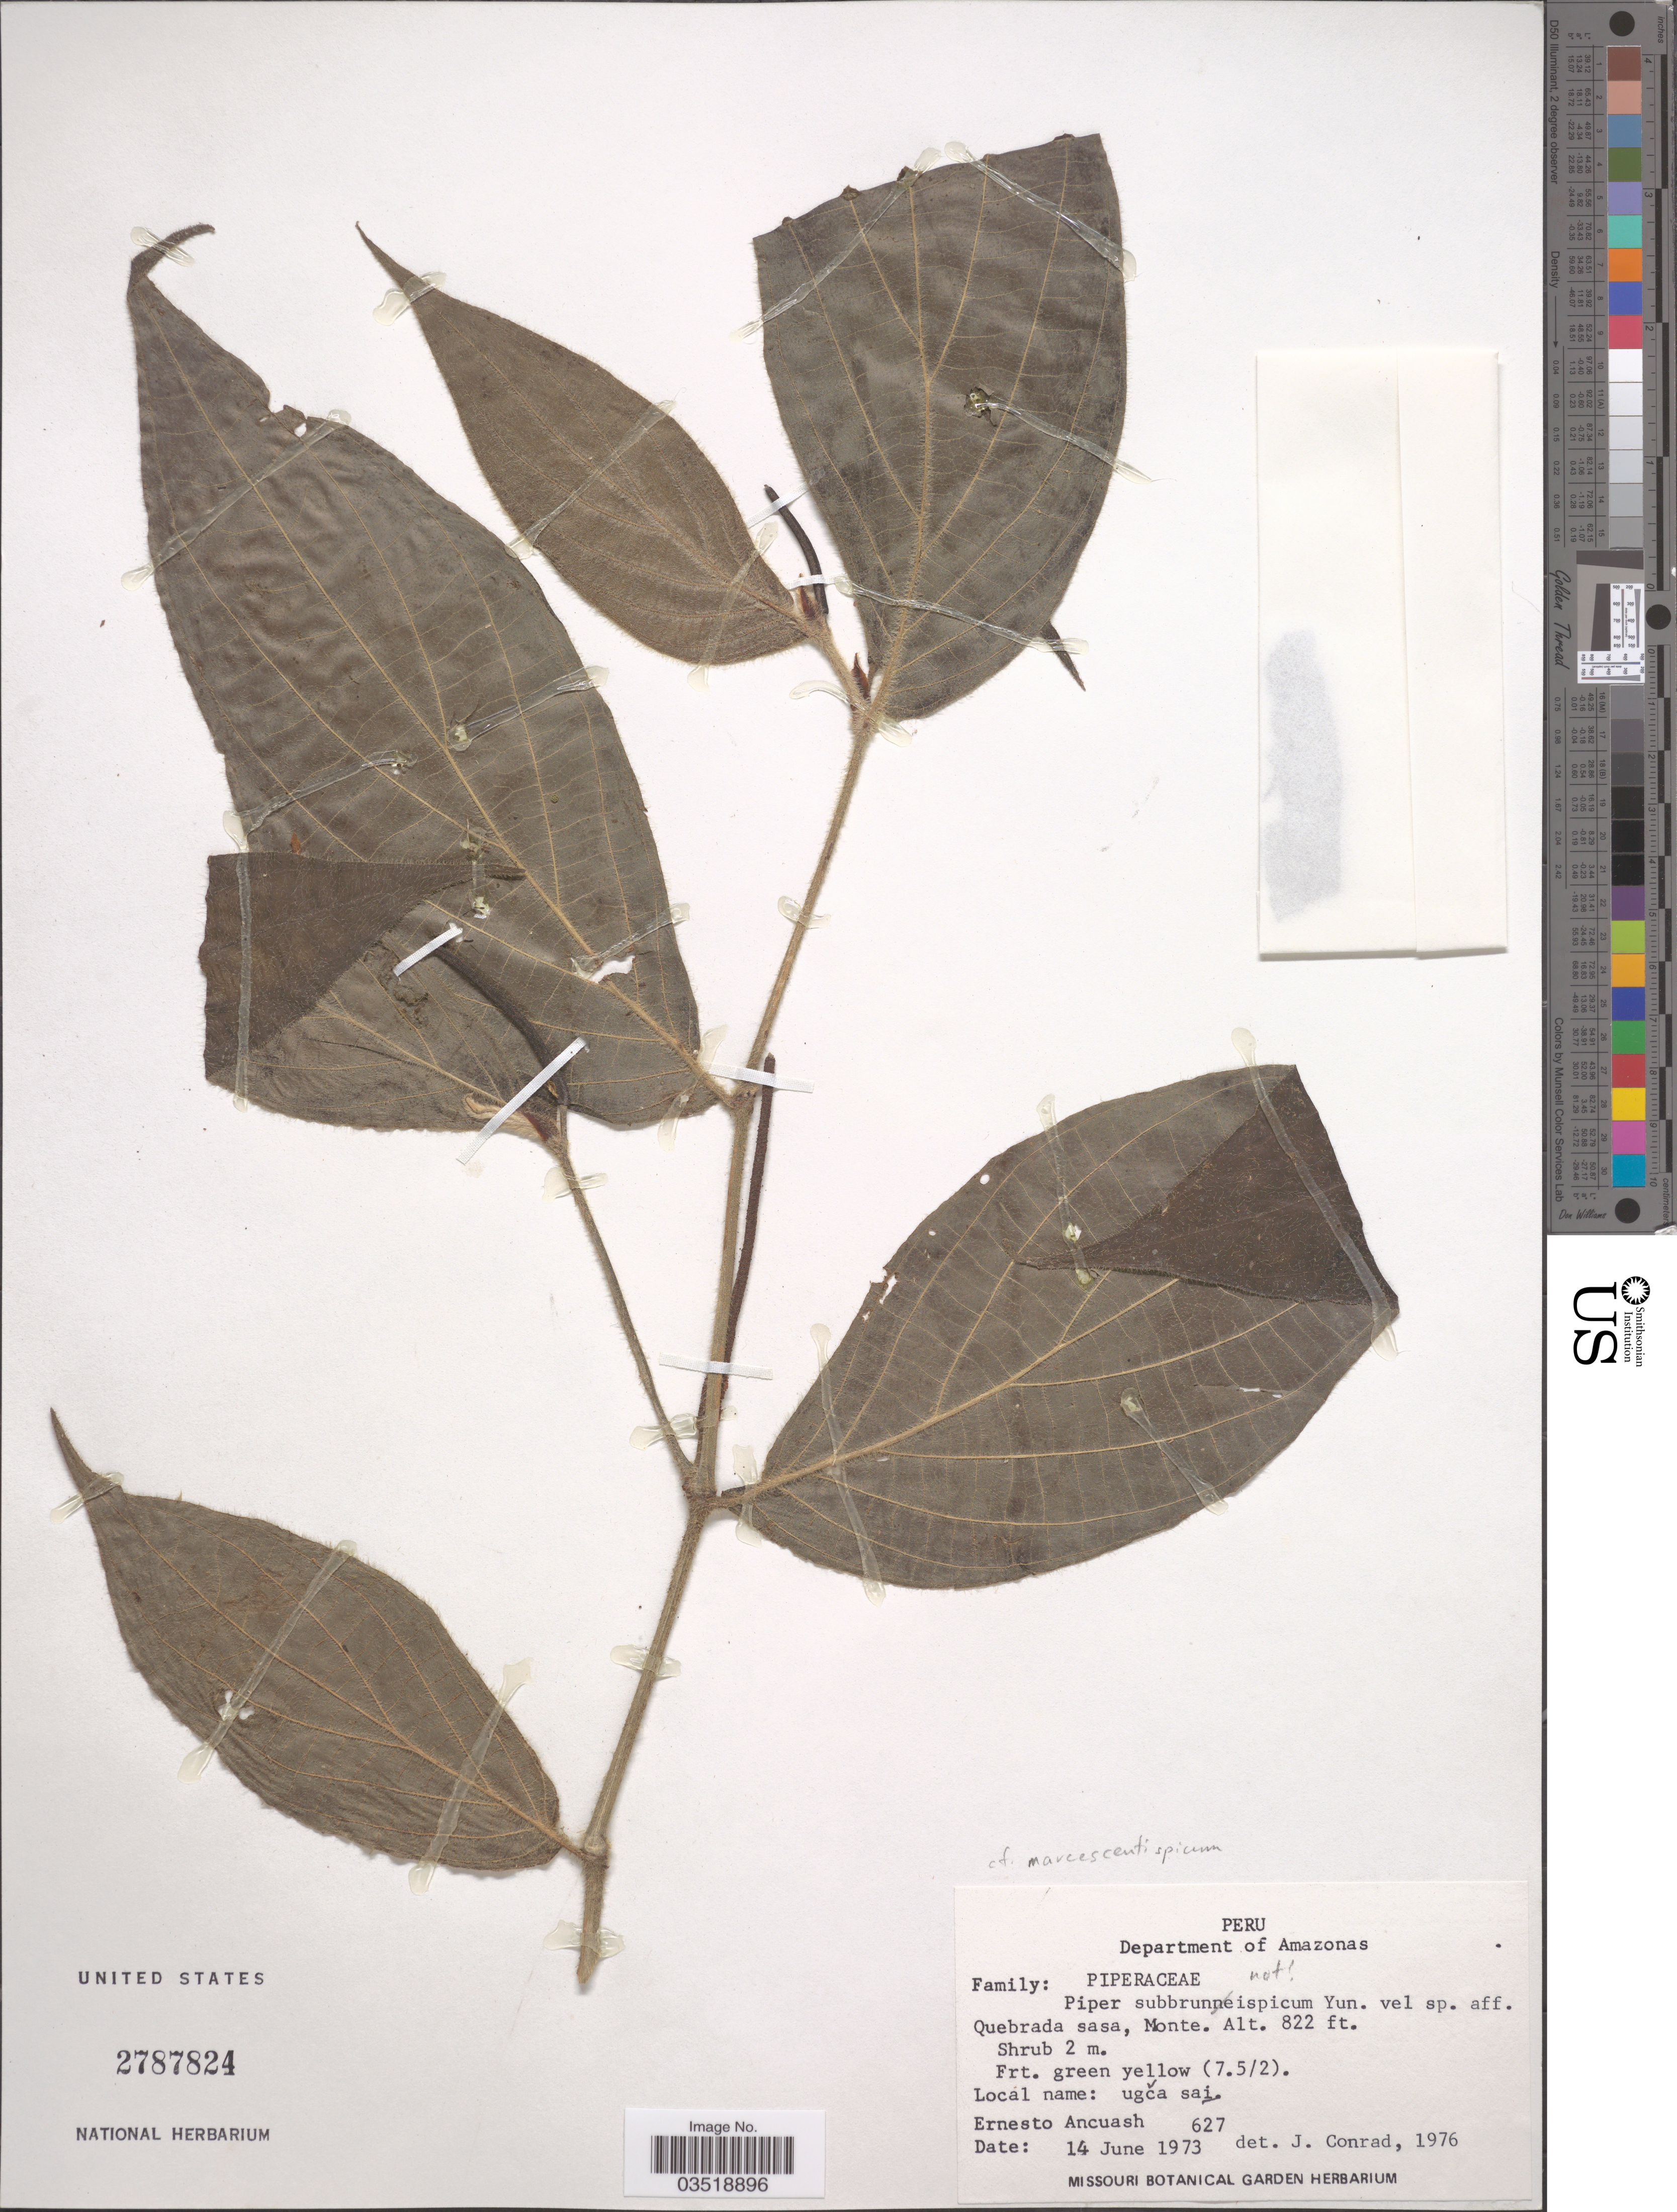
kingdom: Plantae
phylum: Tracheophyta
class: Magnoliopsida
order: Piperales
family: Piperaceae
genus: Piper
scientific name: Piper sp.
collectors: E. Ancuash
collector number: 627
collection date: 1973-06-14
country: Peru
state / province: Amazonas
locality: Department of Amazonas. Quebrada sas, Monte.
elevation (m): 251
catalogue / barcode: US 2787824